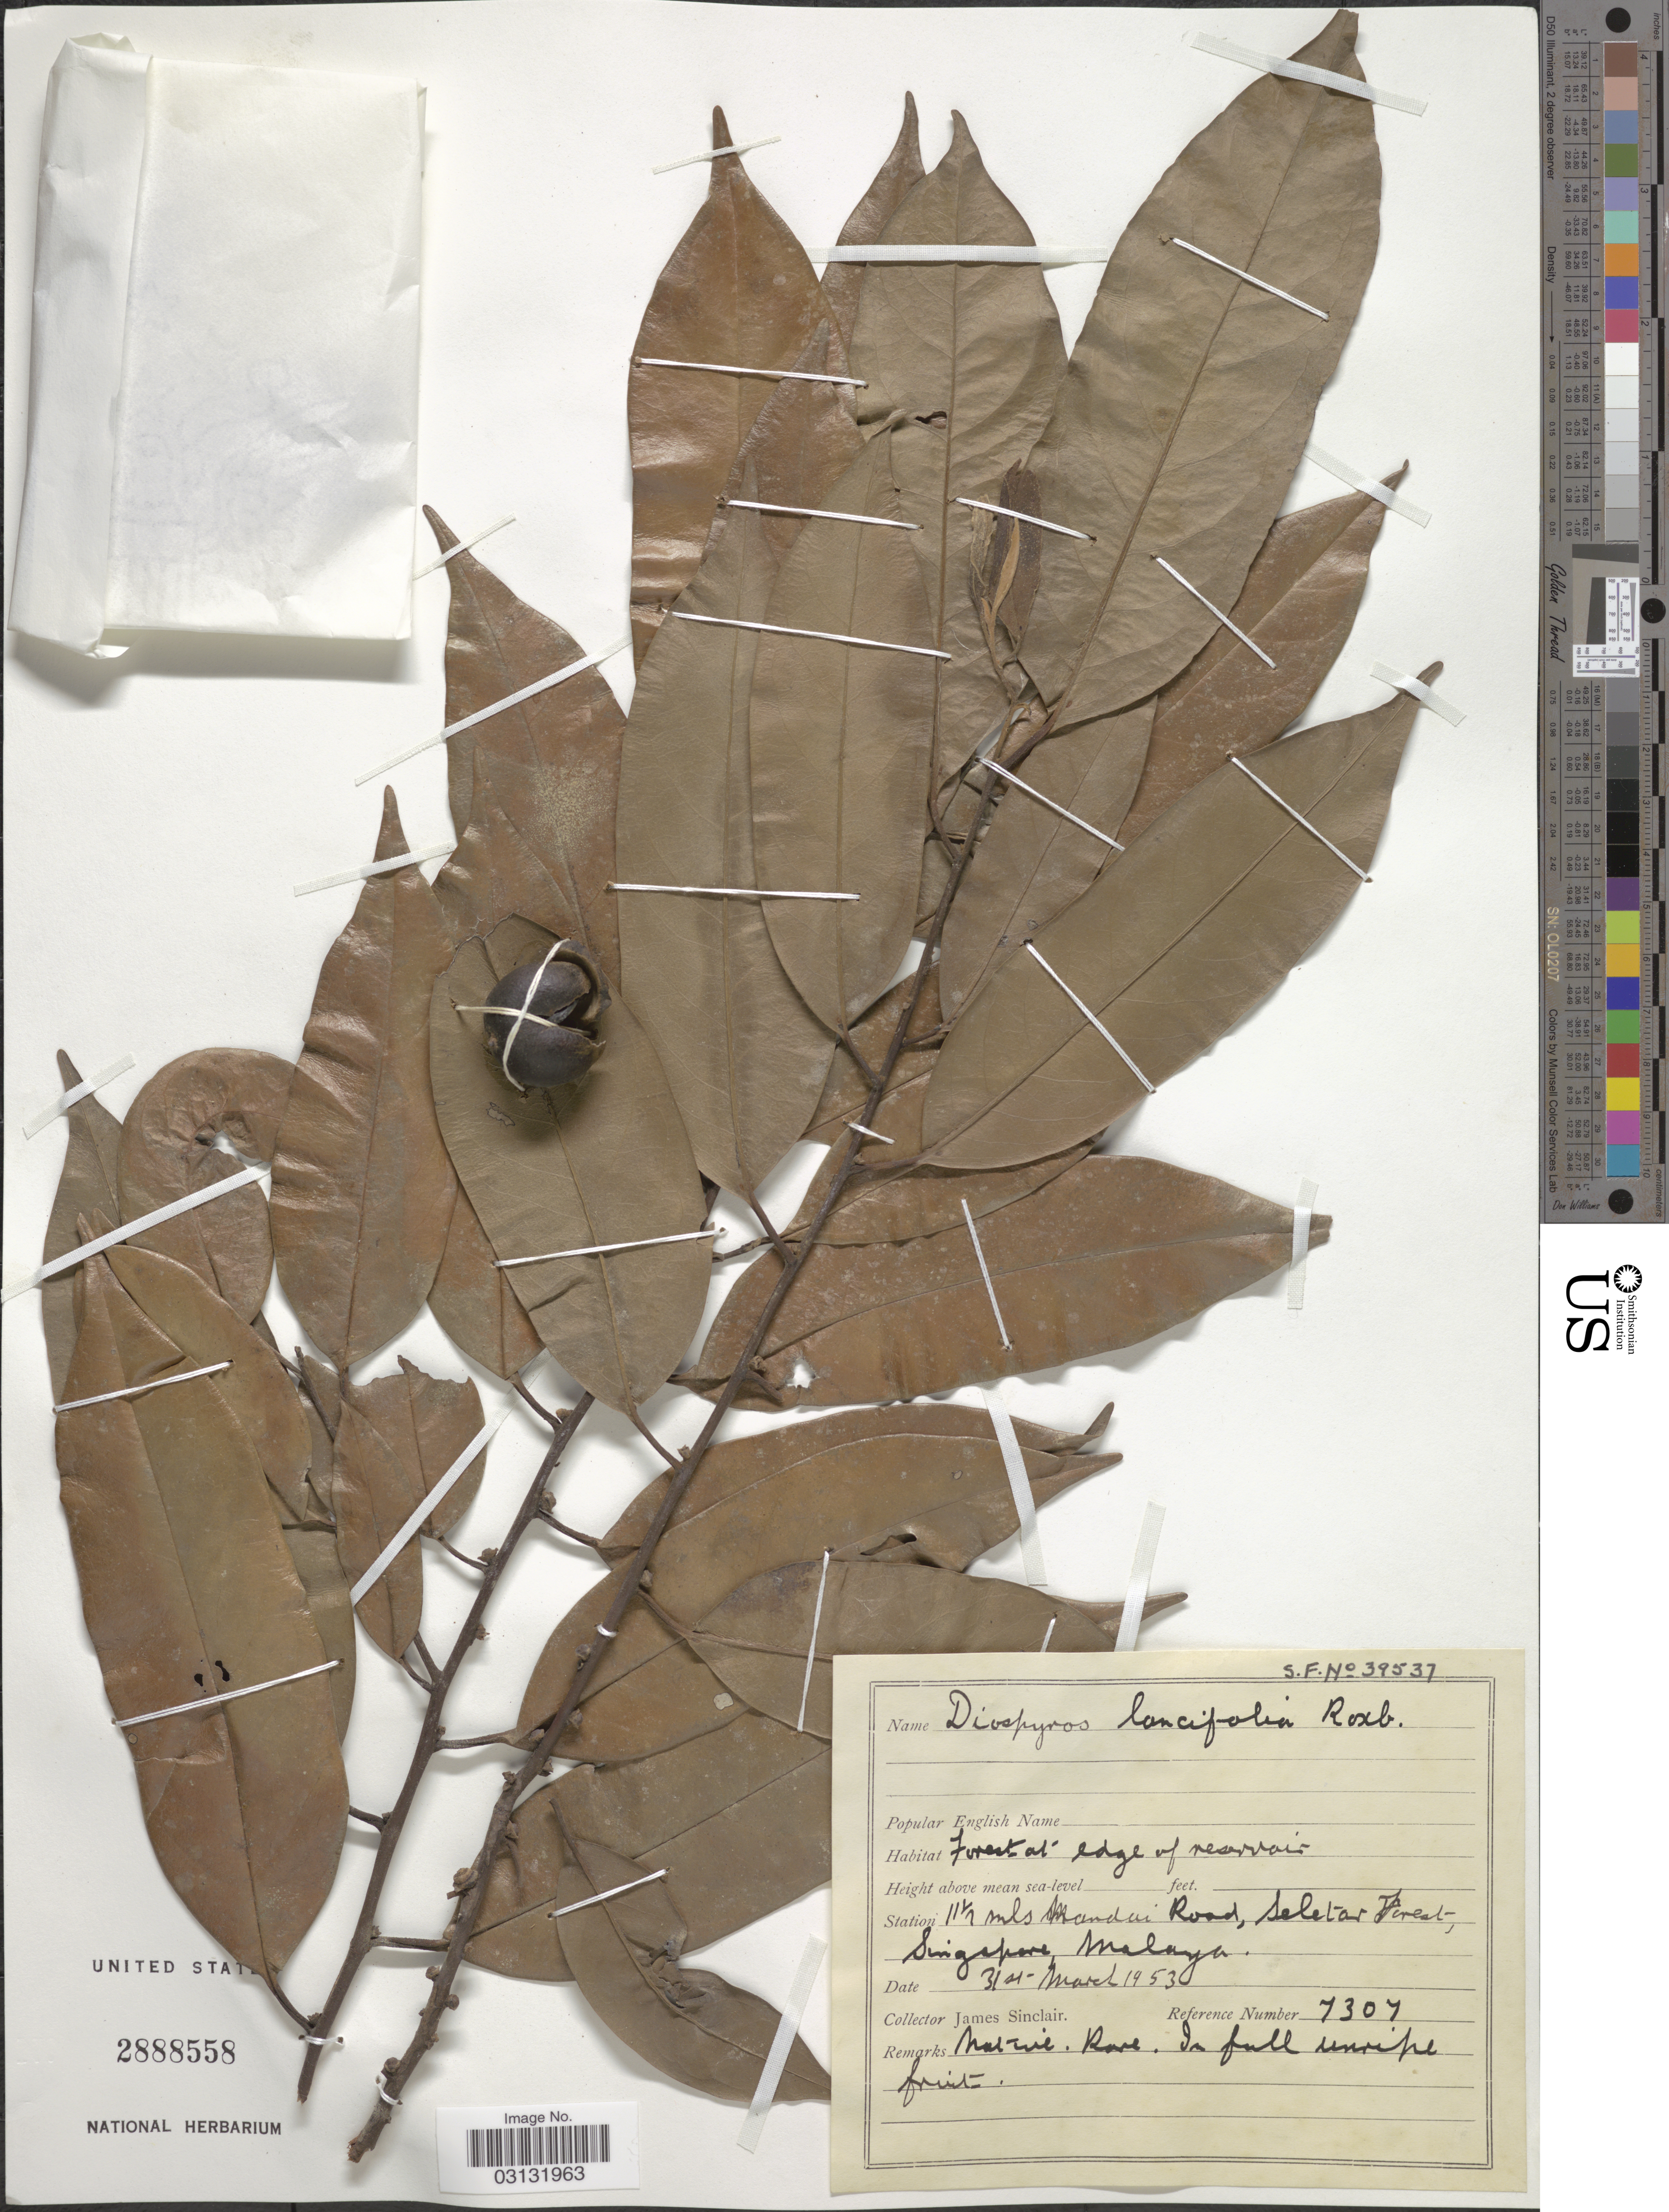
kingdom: Plantae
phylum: Tracheophyta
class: Magnoliopsida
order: Ericales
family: Ebenaceae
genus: Diospyros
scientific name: Diospyros lanceifolia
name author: Roxb.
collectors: J. Sinclair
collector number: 7307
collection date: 1953-03-31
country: Singapore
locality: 11½ mls Mandai Road, Seletar Forest, Malaya.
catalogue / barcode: US 2888558